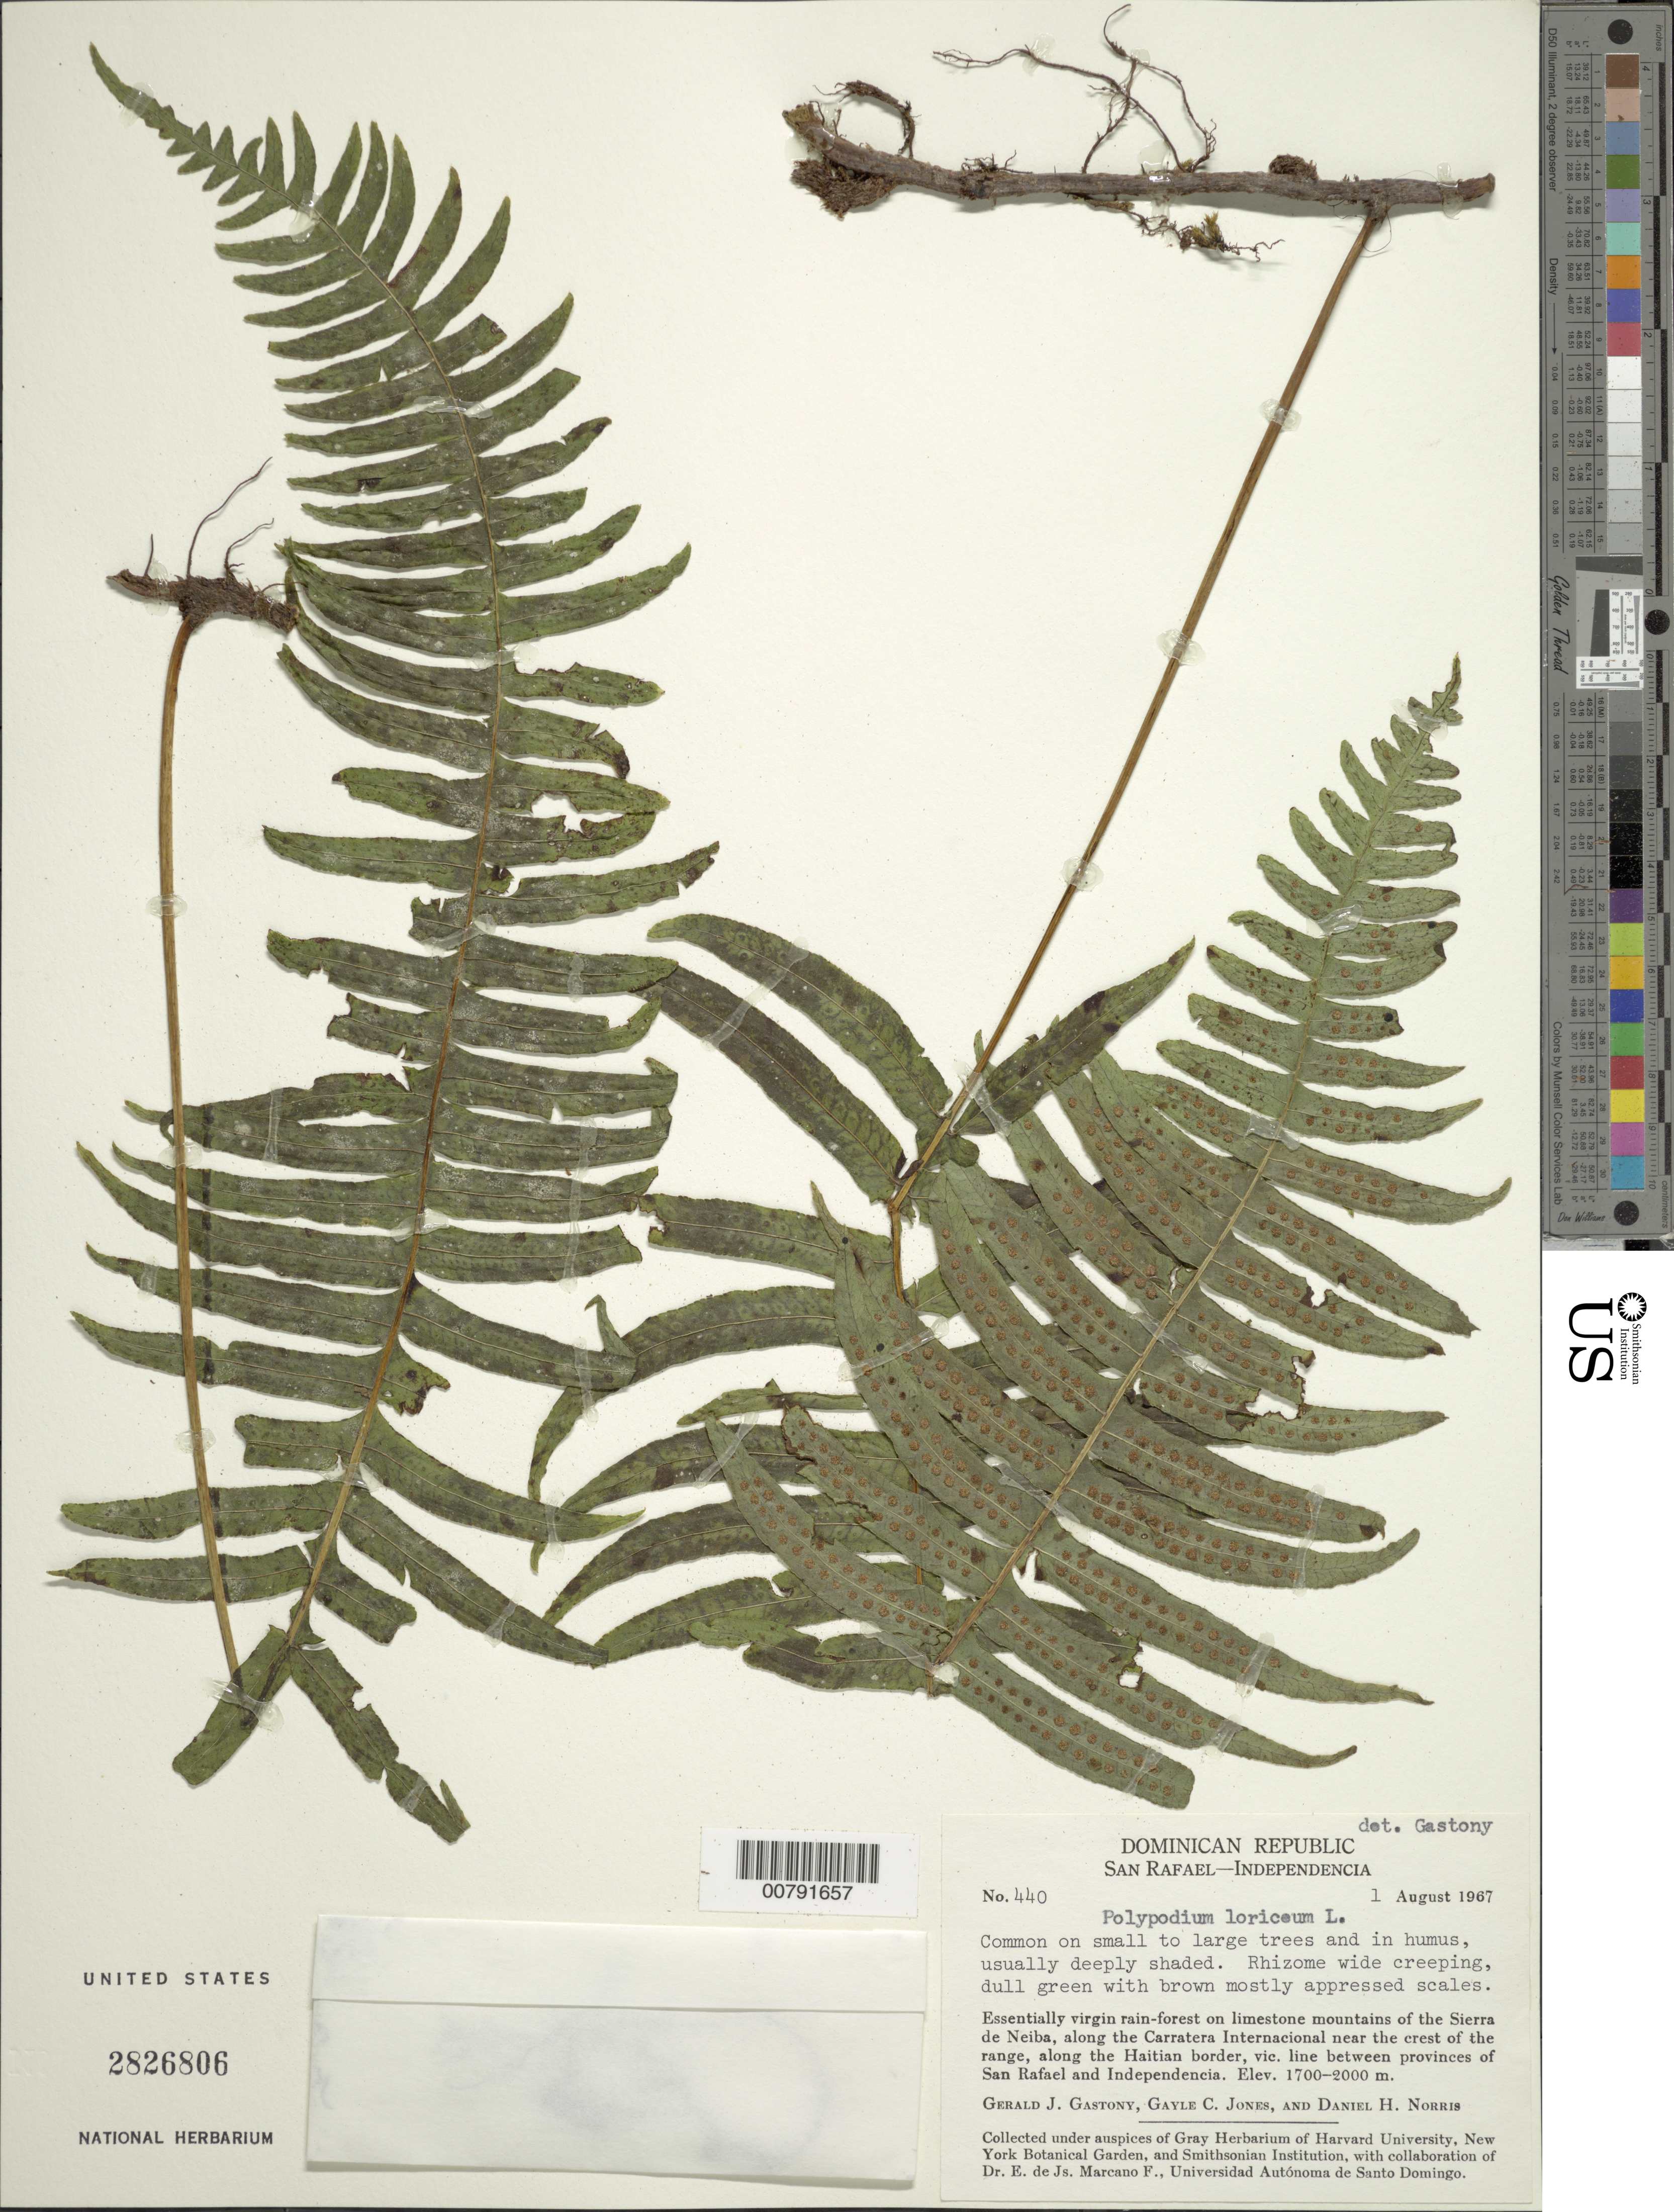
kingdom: Plantae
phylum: Tracheophyta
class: Polypodiopsida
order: Polypodiales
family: Polypodiaceae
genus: Serpocaulon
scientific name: Serpocaulon loriceum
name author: (L.) A.R. Sm.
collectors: G. Gastony, G. C. Jones & D. H. Norris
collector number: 440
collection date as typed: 01 Aug 1967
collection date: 1967-08-01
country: Dominican Republic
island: Hispaniola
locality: San Rafael-Independencia; Sierra de Neiba, along Carratera Internacional, along Haitian border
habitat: Essentially virgin rainforest on limestone mountains; on small to large trees and in humus, usually deeply shaded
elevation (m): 1700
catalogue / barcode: US 2826802